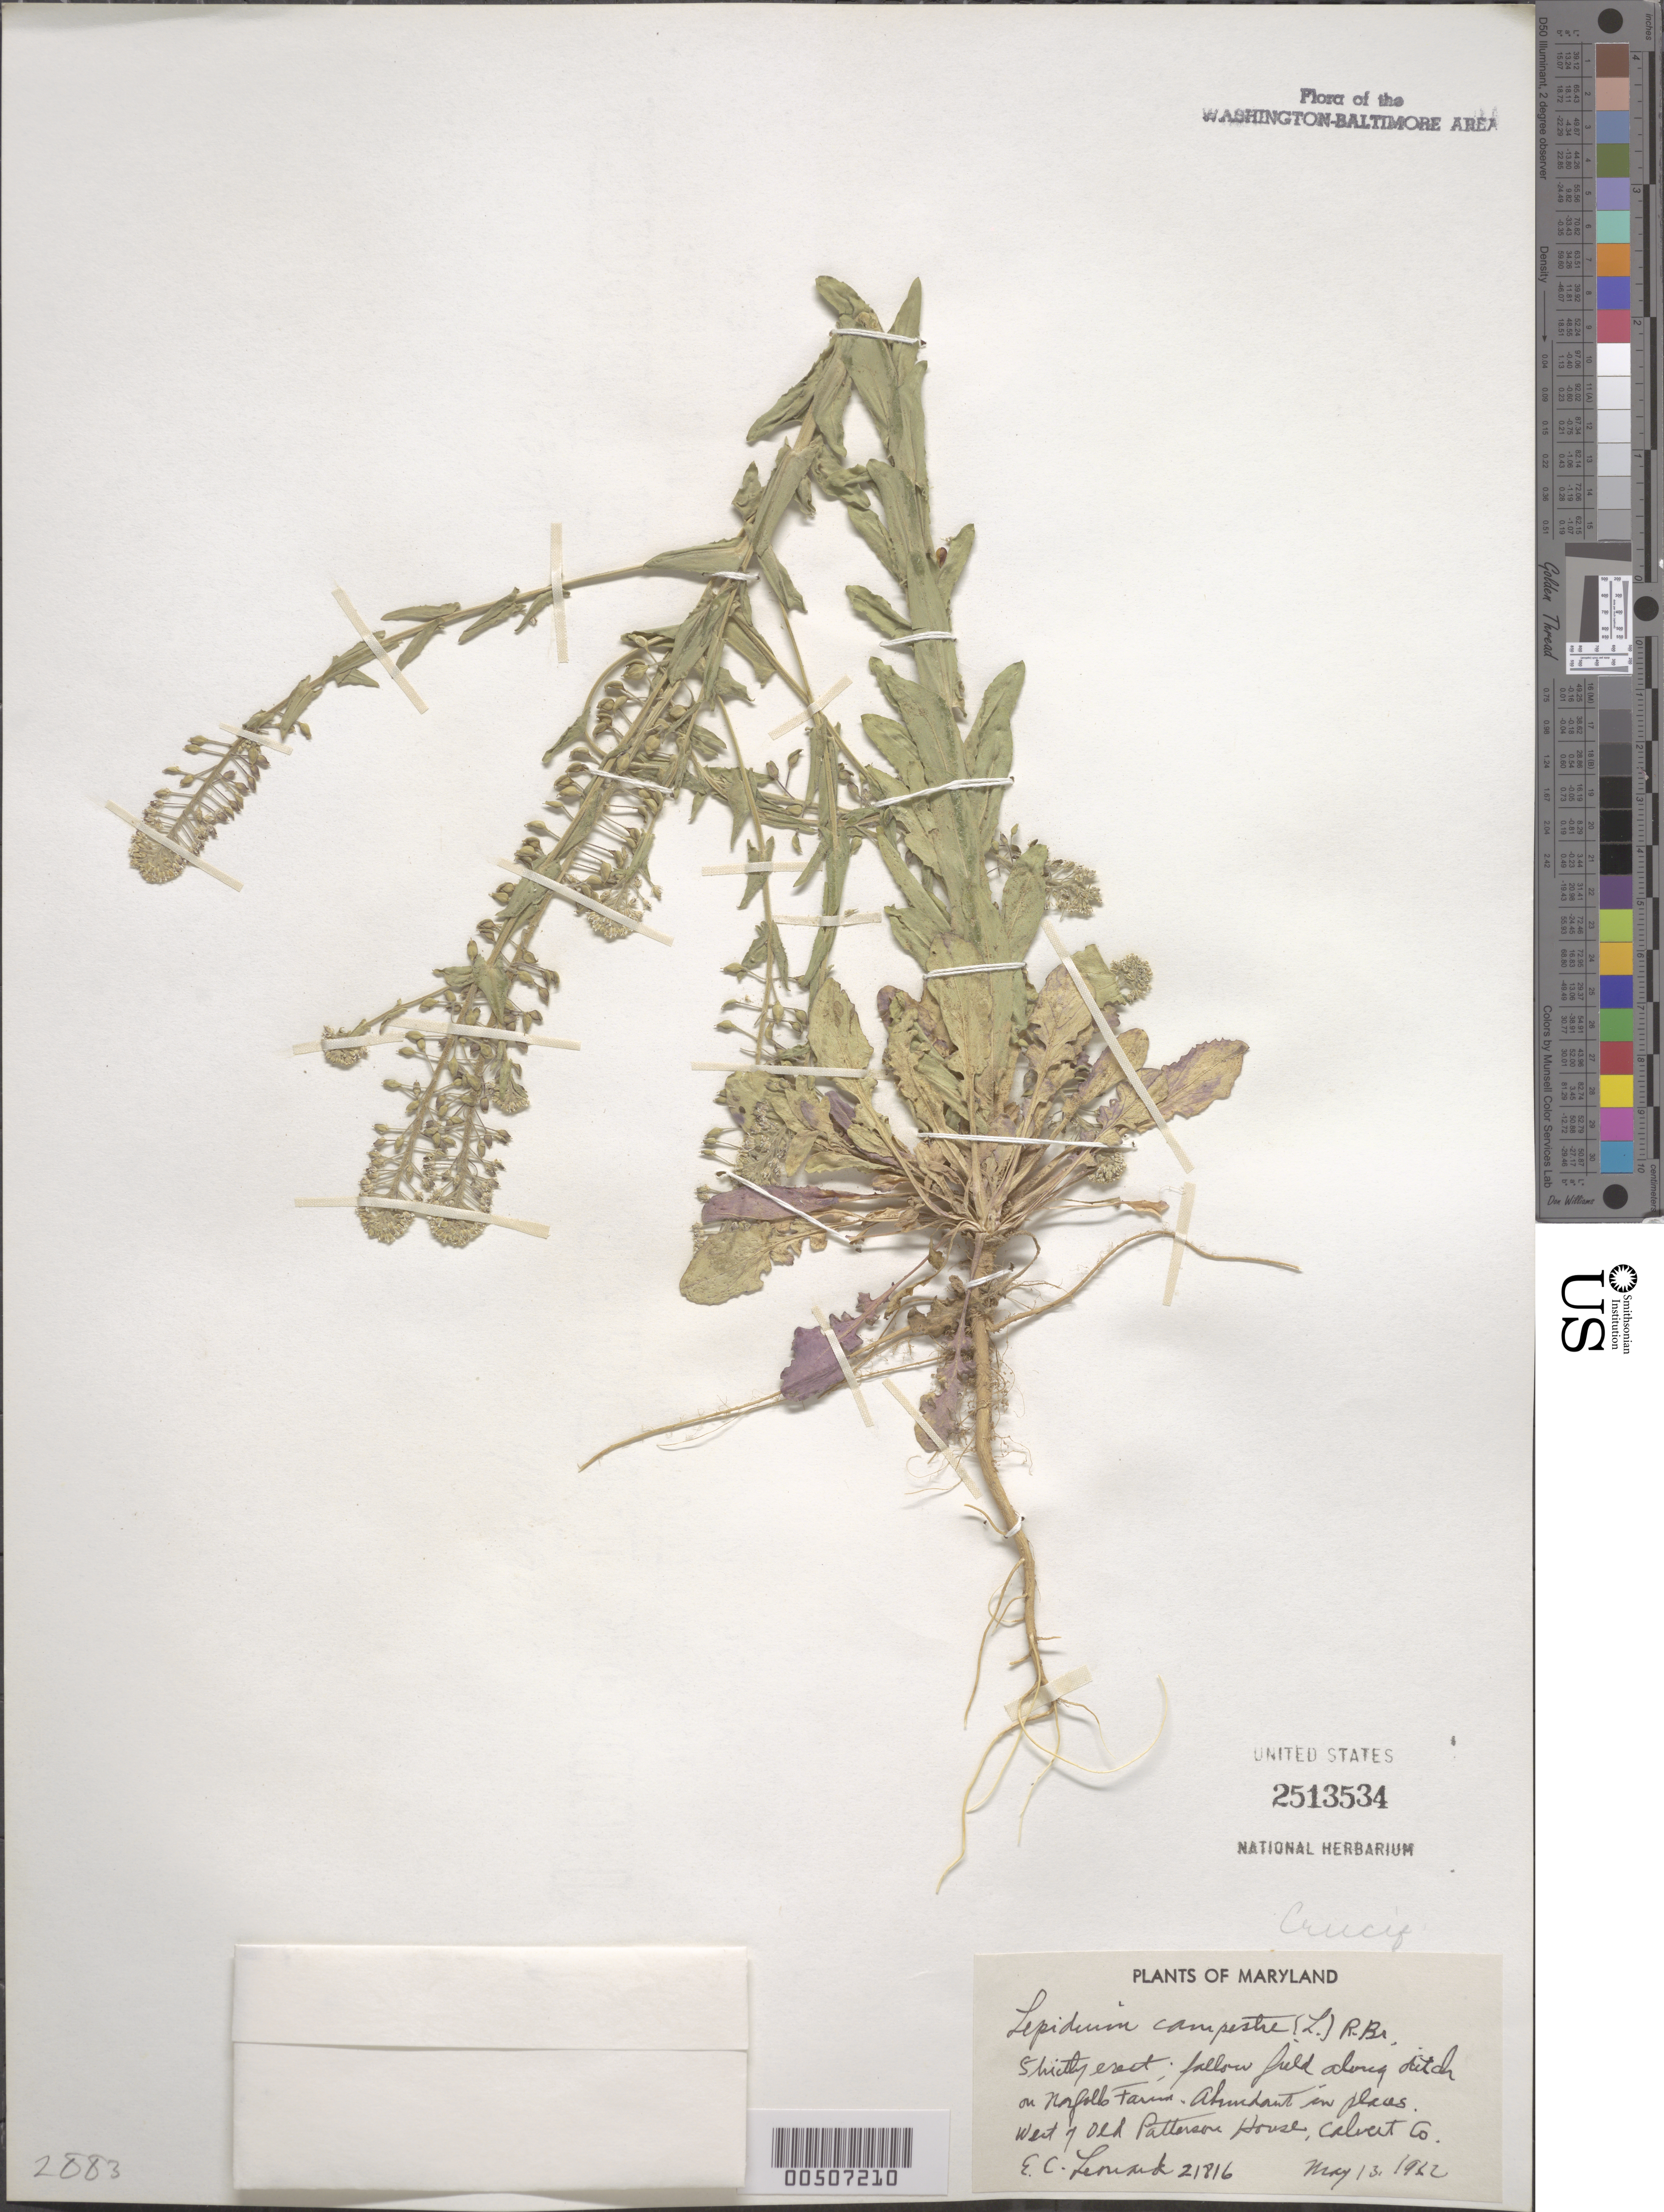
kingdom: Plantae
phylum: Tracheophyta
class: Magnoliopsida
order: Brassicales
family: Brassicaceae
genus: Lepidium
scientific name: Lepidium campestre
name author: (L.) W.T. Aiton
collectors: E. C. Leonard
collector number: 21816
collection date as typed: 13 May 1962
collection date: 1962-05-13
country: United States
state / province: Maryland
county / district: Calvert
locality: W of Old Patterson House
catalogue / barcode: US 2513534